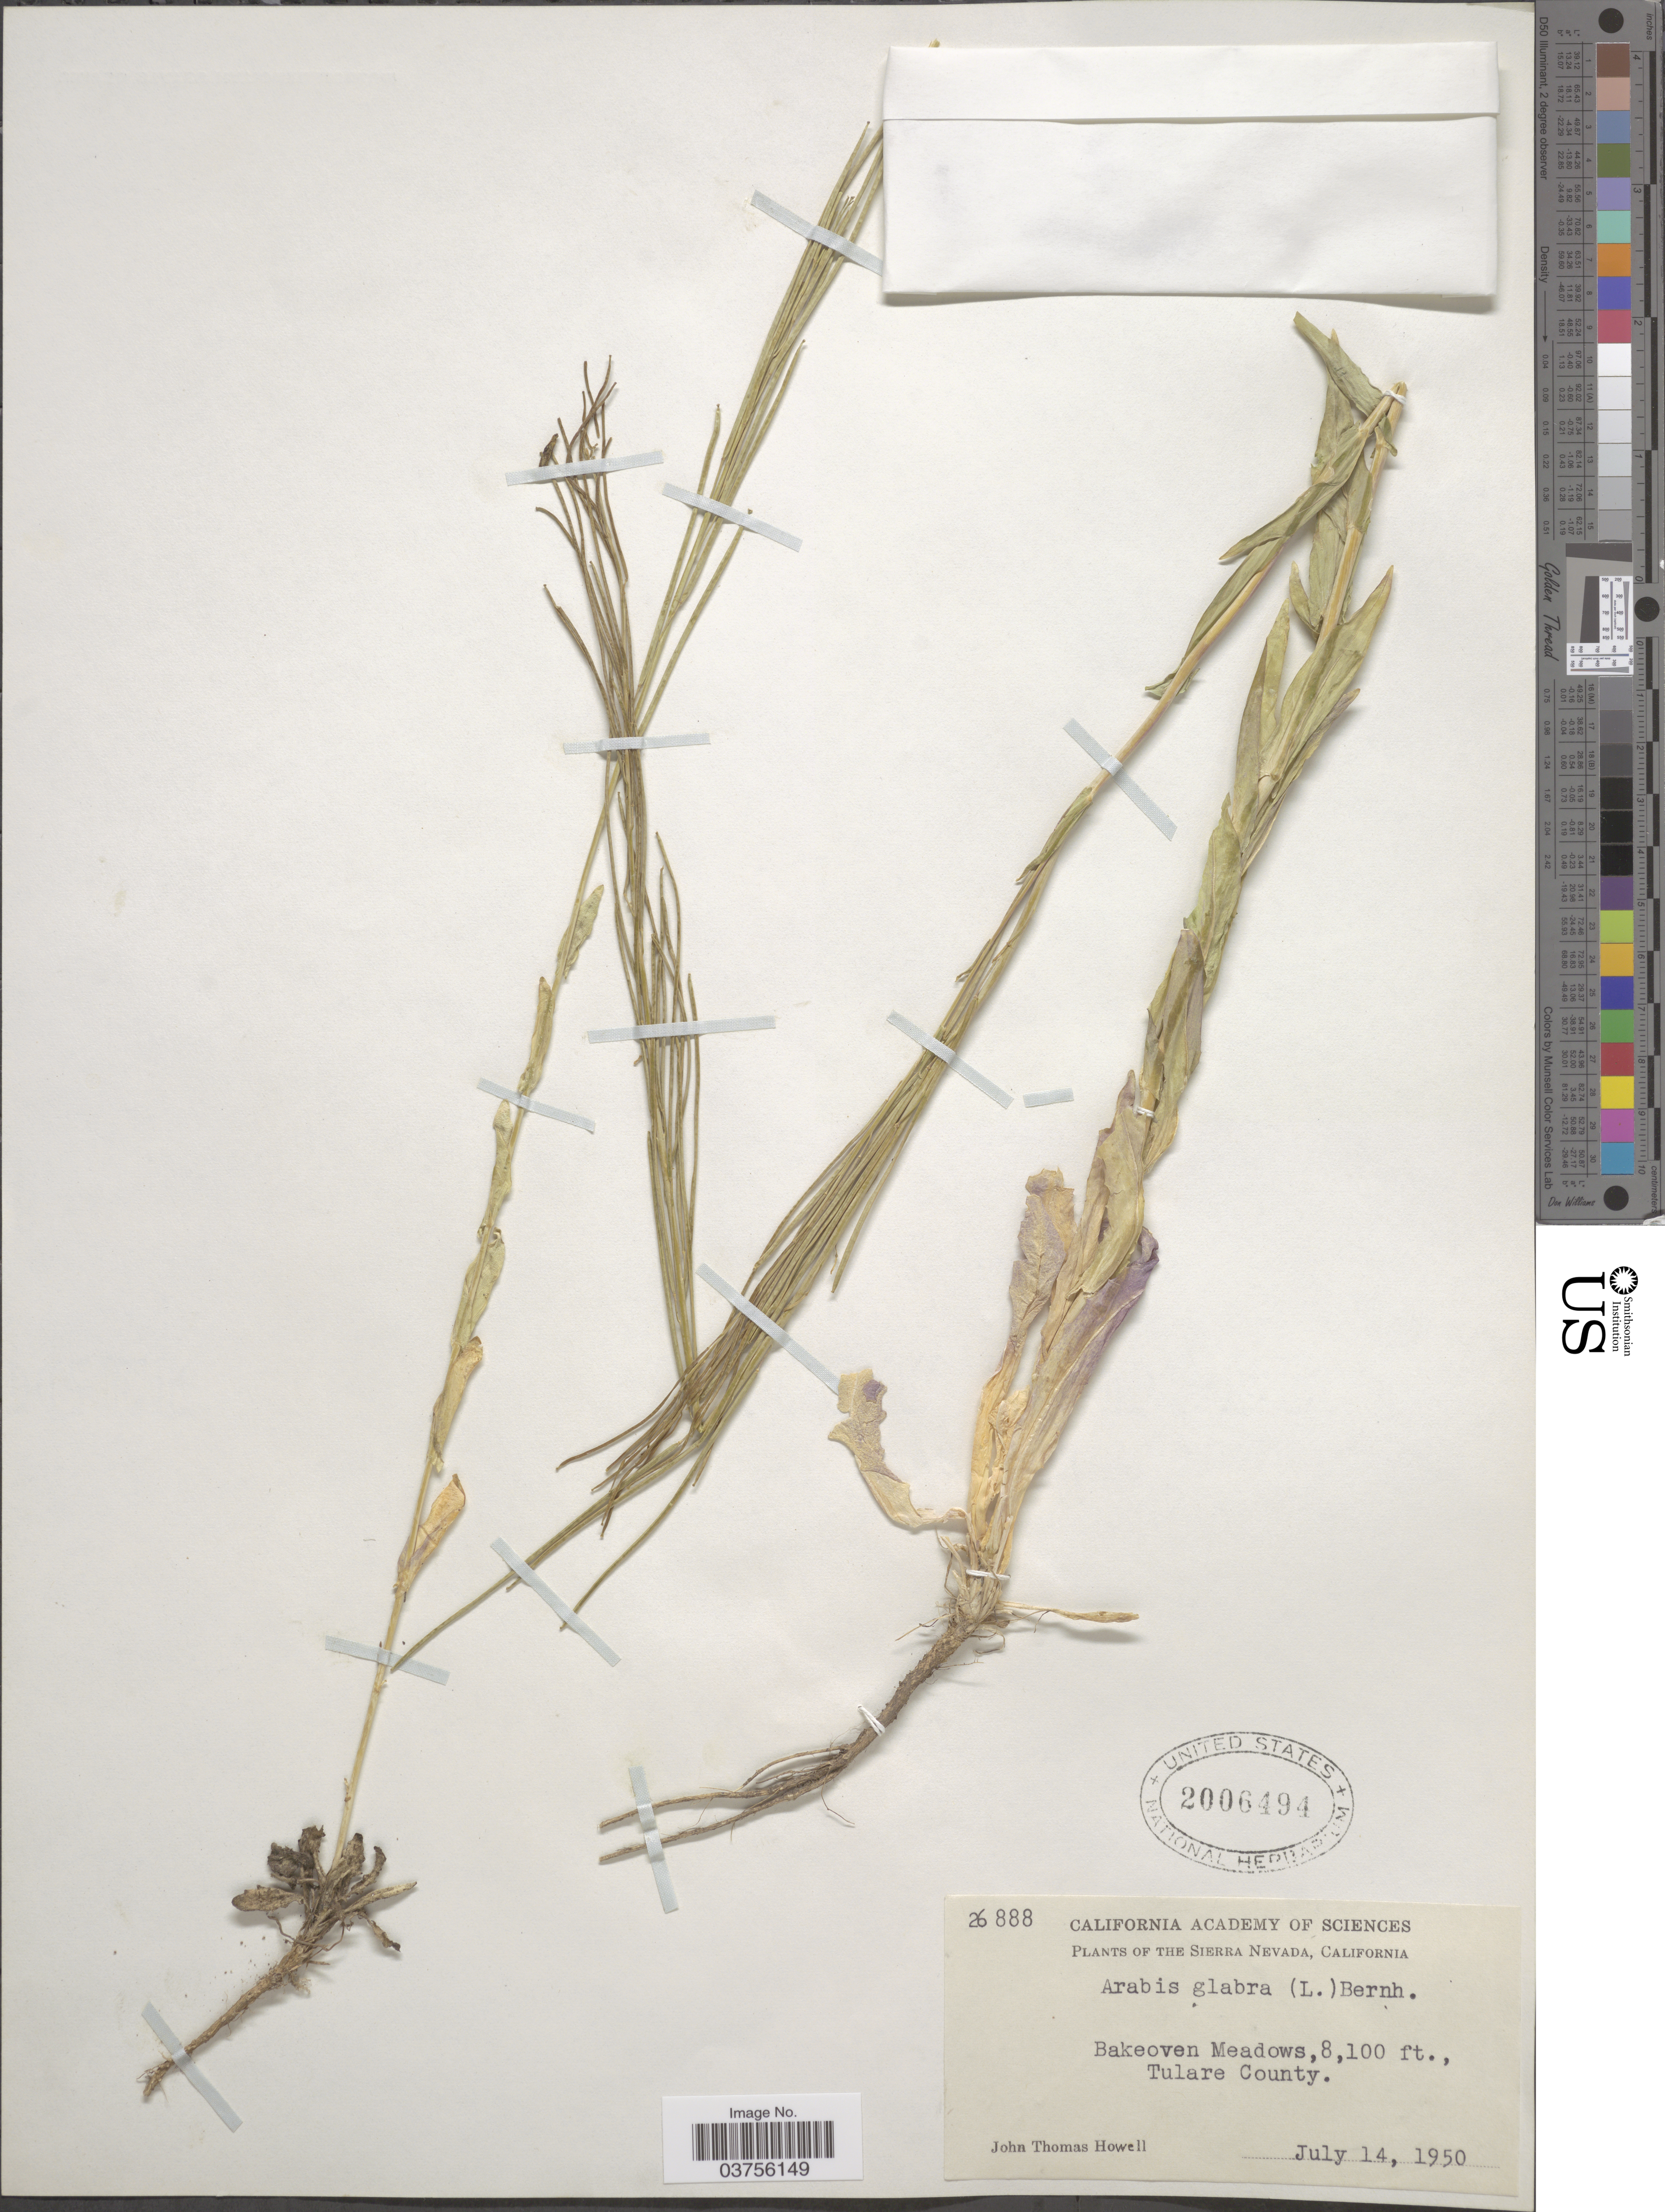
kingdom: Plantae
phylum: Tracheophyta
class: Magnoliopsida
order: Brassicales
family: Brassicaceae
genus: Turritis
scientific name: Turritis glabra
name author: L.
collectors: J. T. Howell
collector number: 26888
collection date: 1950-07-14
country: United States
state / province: California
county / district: Tulare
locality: The Sierra Nevada. Bakeoven Meadows, Tulare County.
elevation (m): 2469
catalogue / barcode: US 2006494